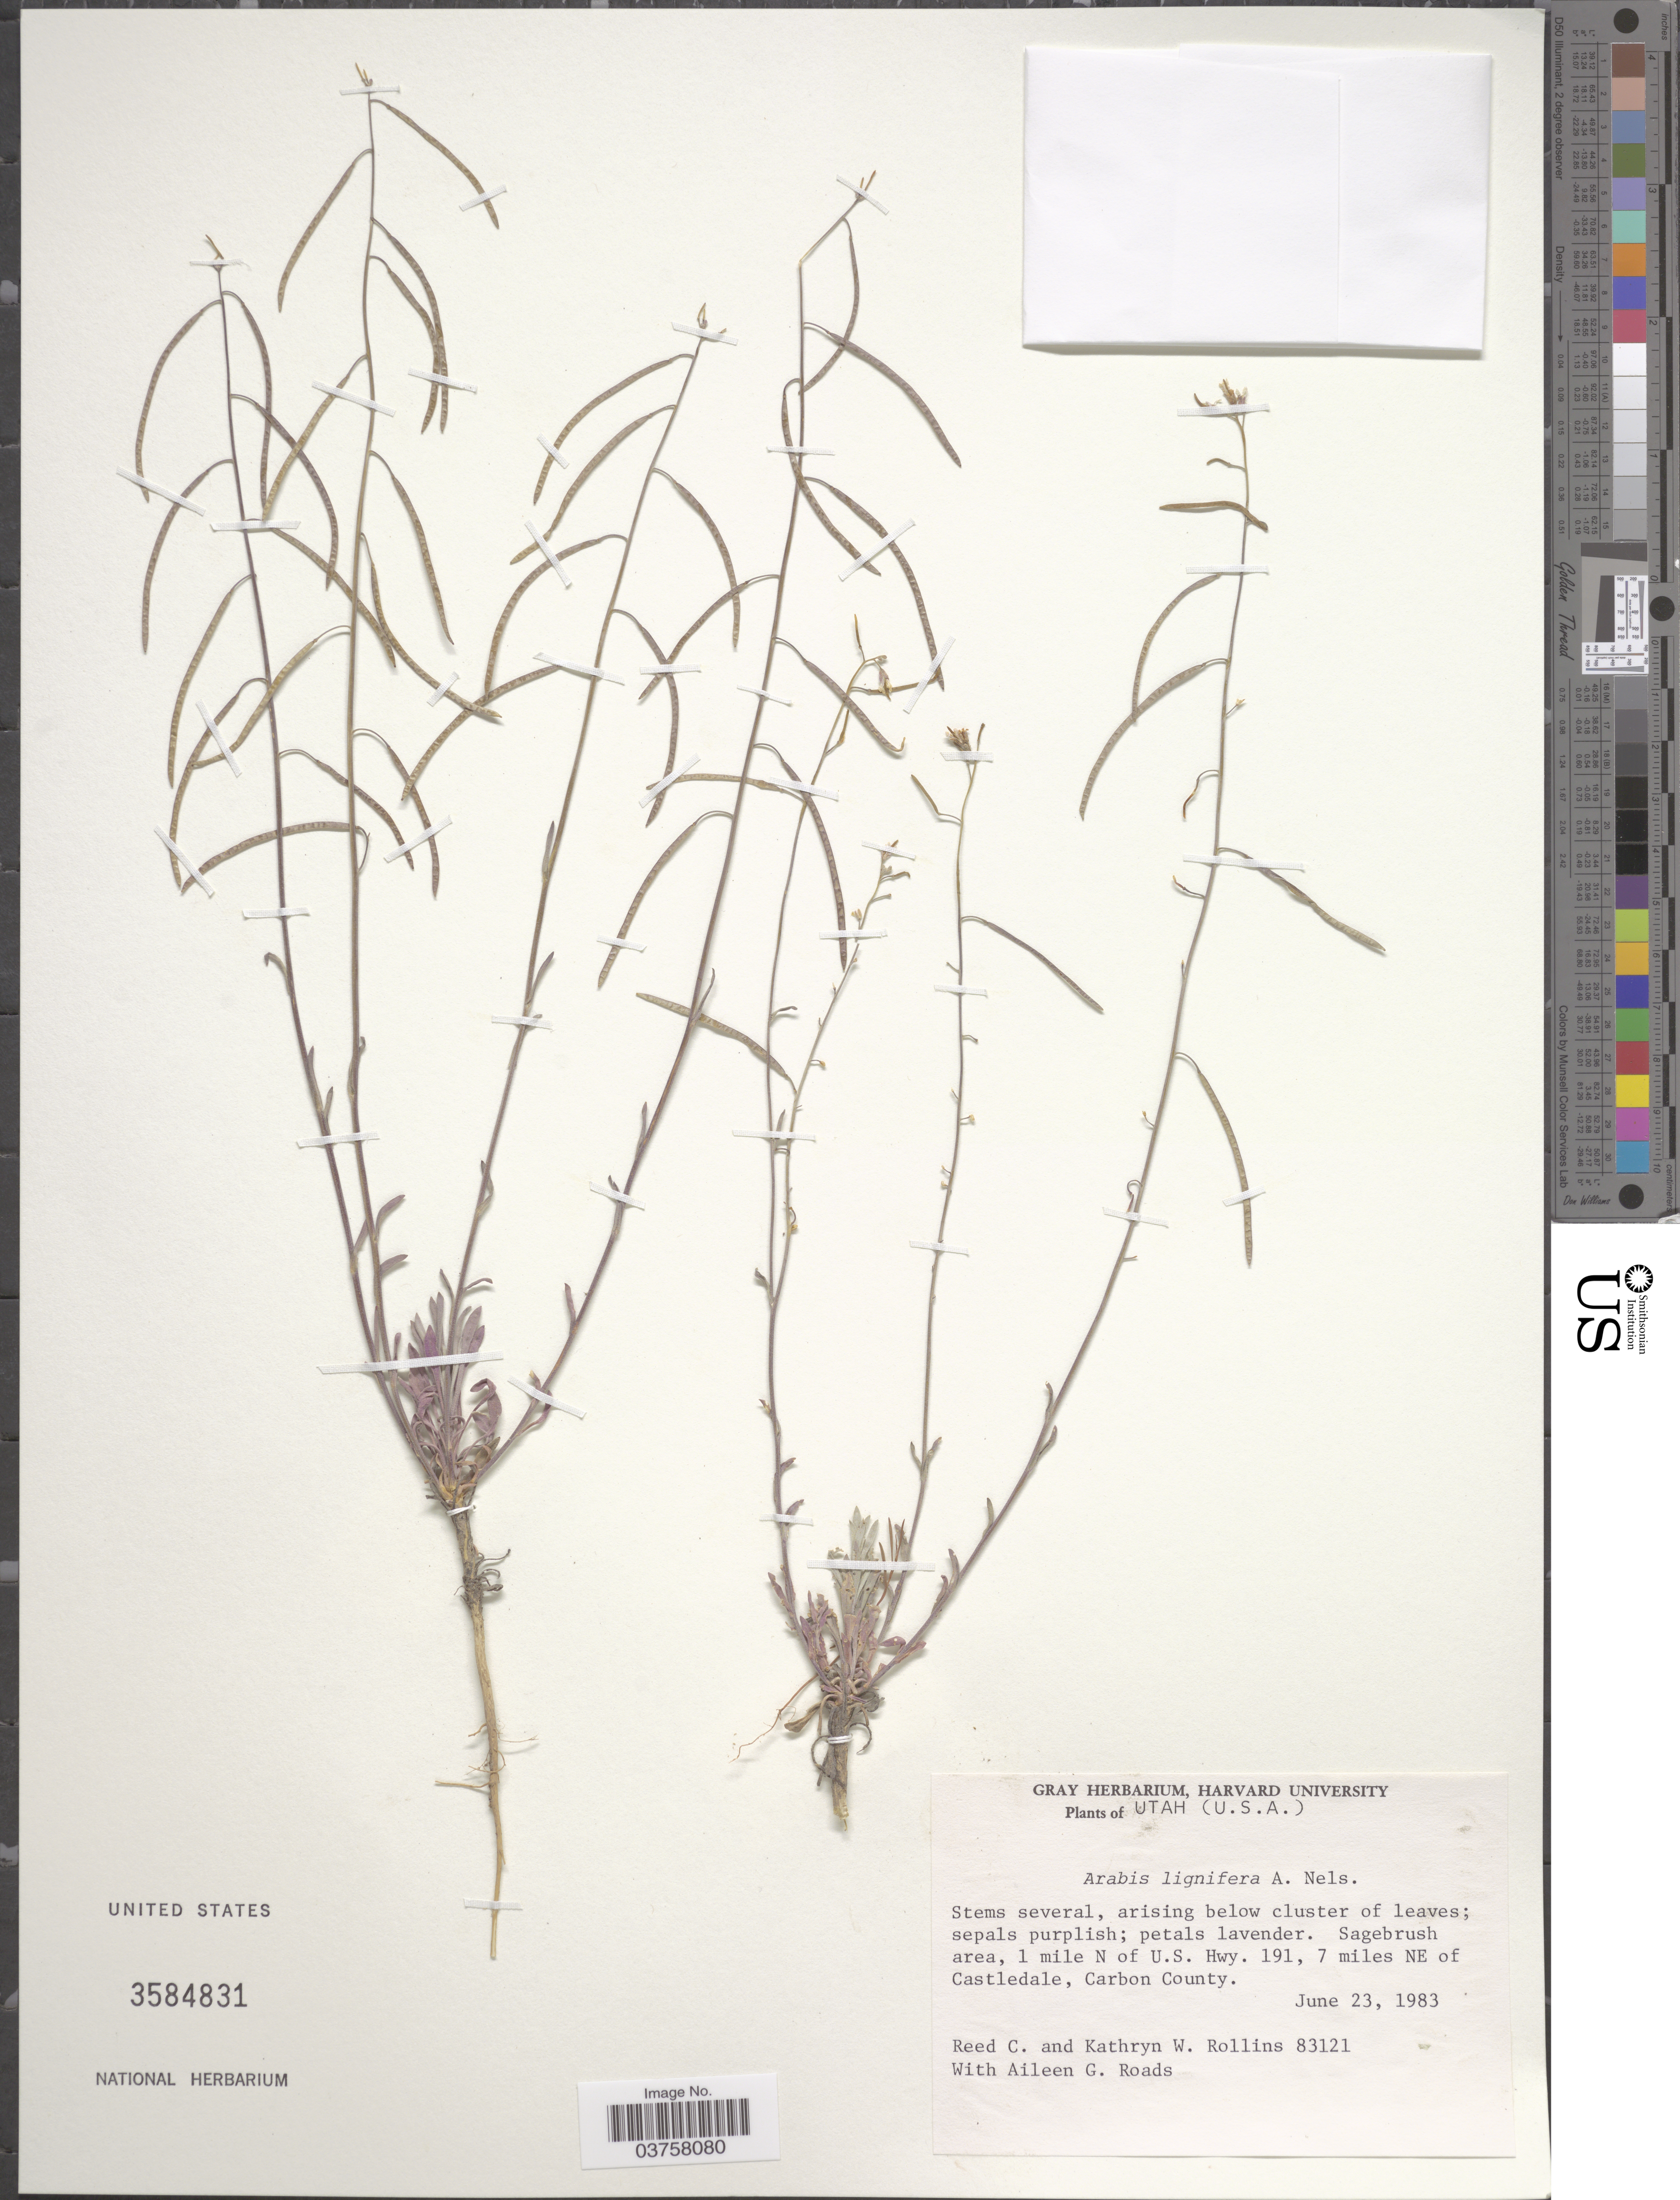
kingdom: Plantae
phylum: Tracheophyta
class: Magnoliopsida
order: Brassicales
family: Brassicaceae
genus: Arabis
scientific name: Arabis lignifera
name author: A. Nelson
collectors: R. C. Rollins, K. W. Rollins & A. Roads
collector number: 83121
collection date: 1983-06-23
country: United States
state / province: Utah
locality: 1 mile N of U.S. Hwy. 191, 7 miles NE of Castledale, Carbon County.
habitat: sagebrush area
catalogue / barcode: US 3584831